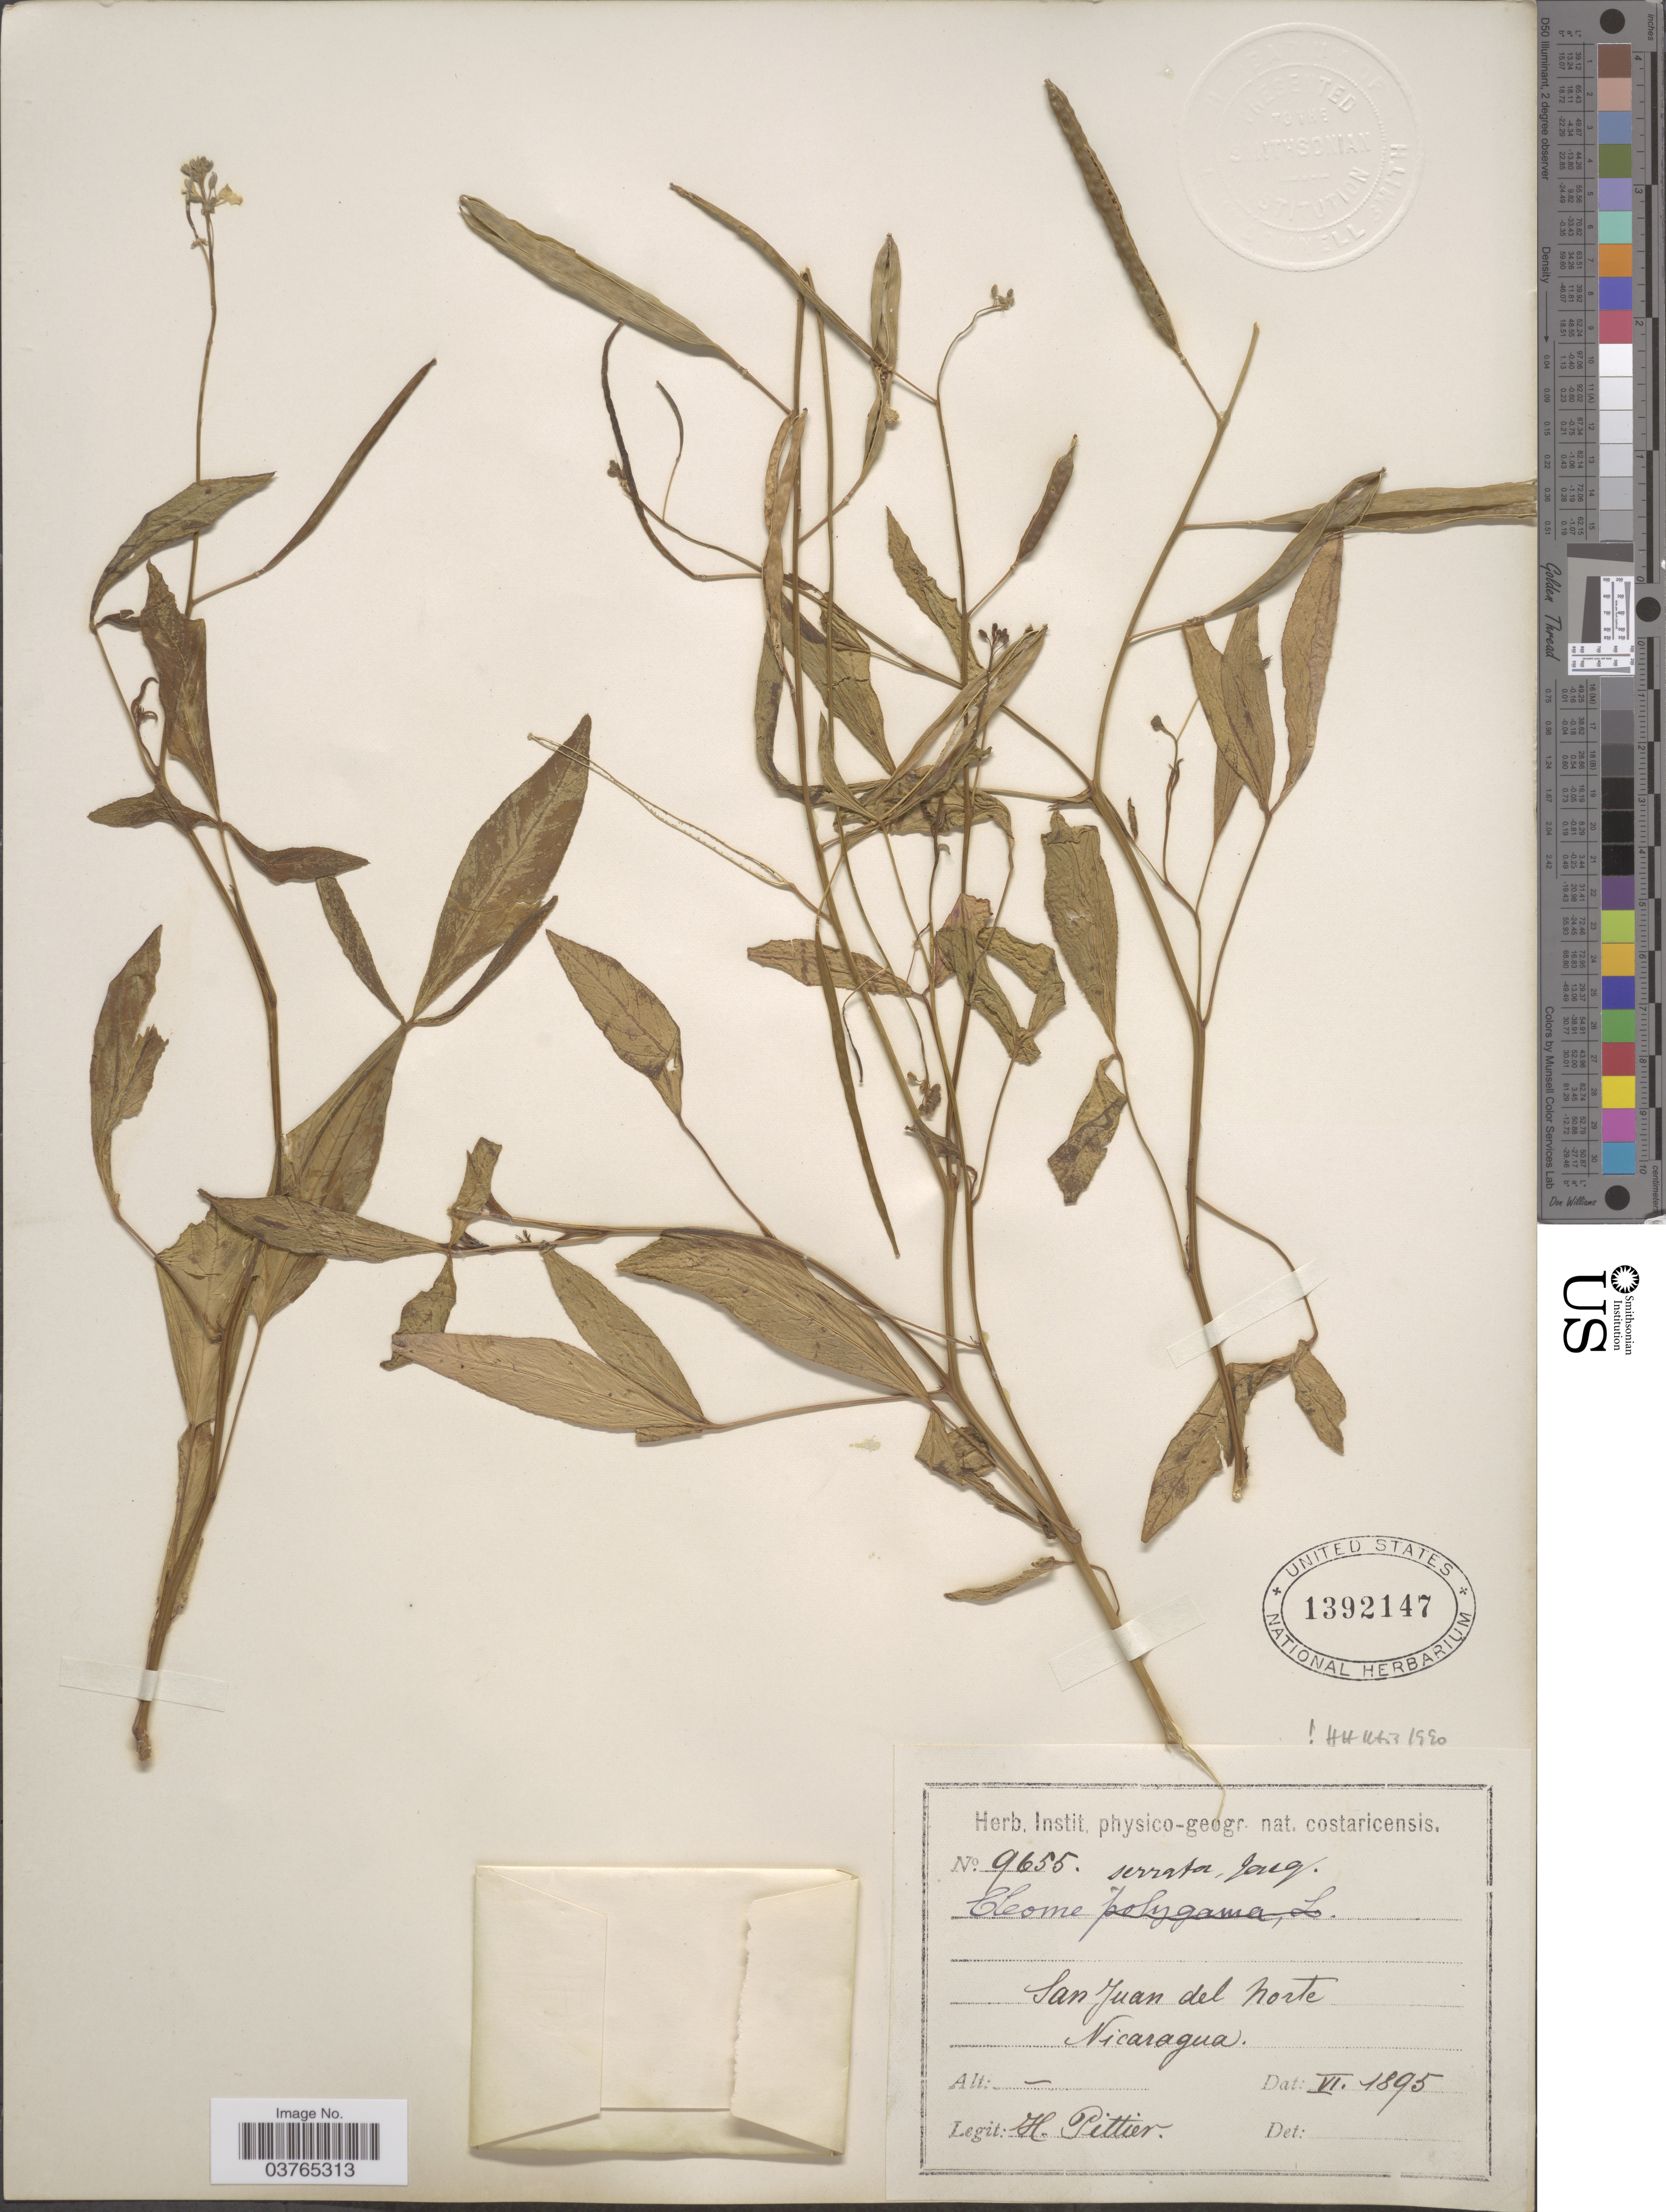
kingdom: Plantae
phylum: Tracheophyta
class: Magnoliopsida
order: Brassicales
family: Cleomaceae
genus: Cleoserrata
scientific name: Cleoserrata serrata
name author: (Jacq.) Iltis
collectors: H. F. Pittier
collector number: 9655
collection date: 1895-06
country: Nicaragua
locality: San Juan del Norte. Nicaragua.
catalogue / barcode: US 1392147